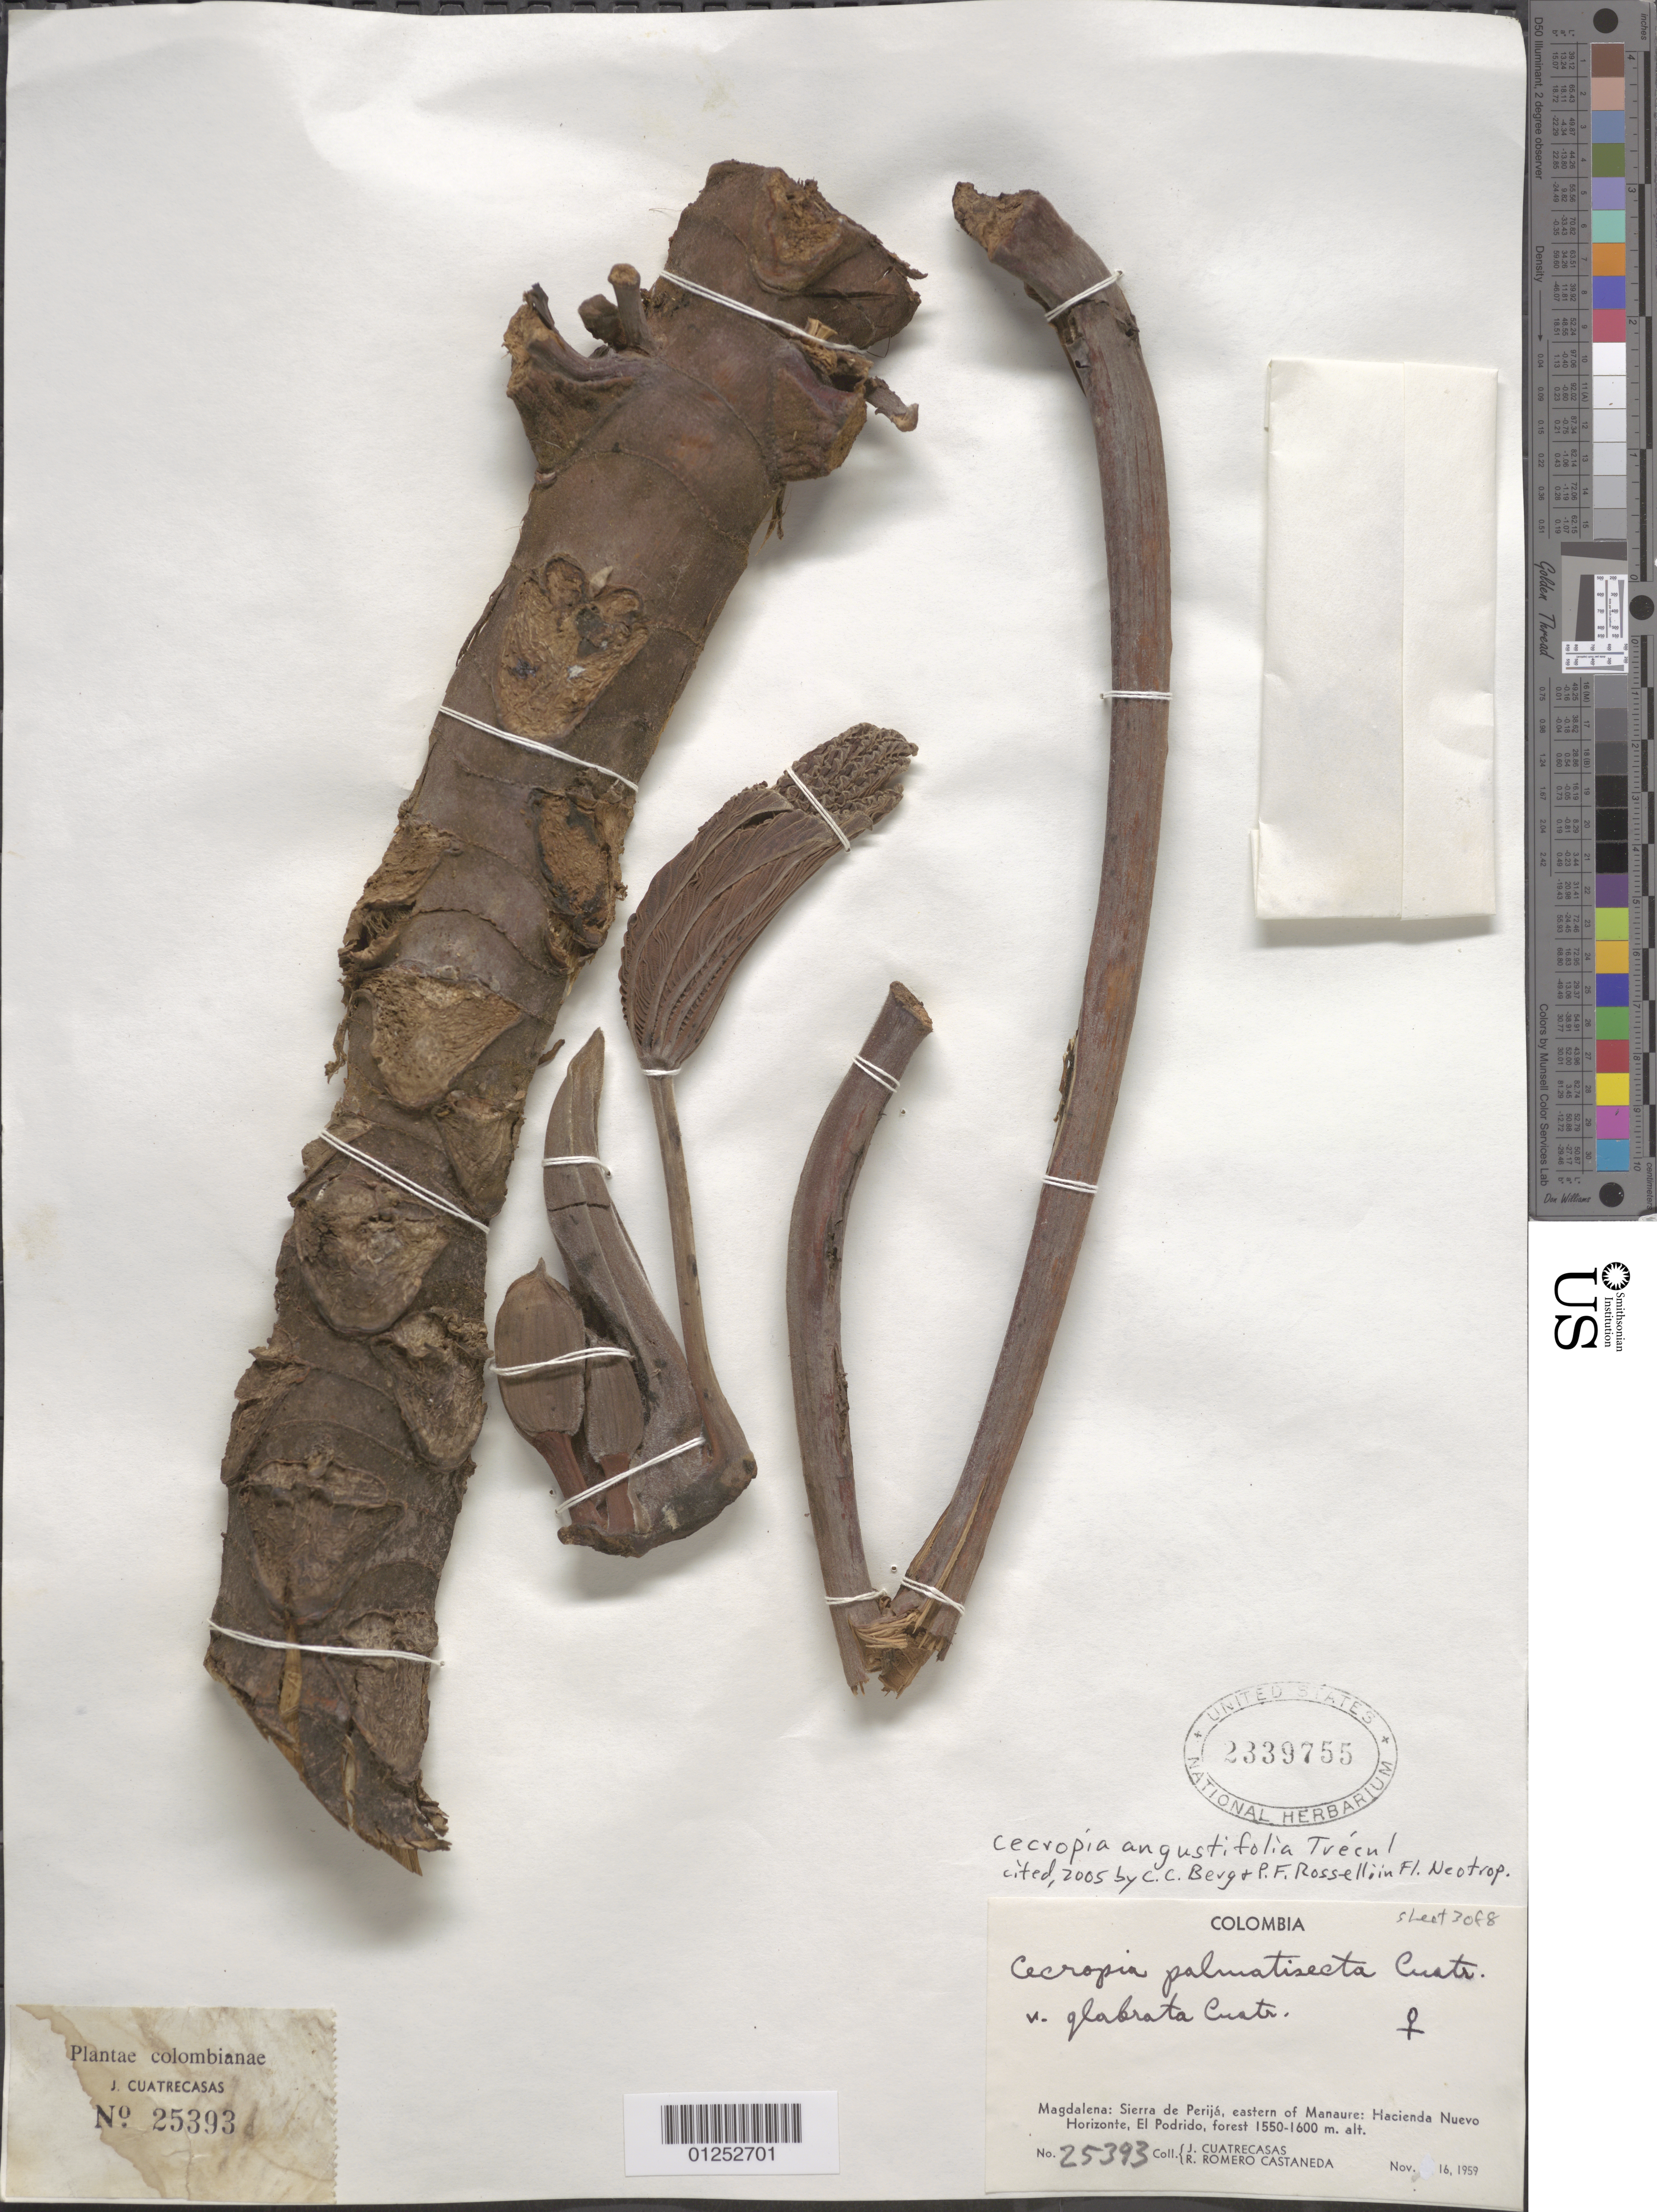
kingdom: Plantae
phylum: Tracheophyta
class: Magnoliopsida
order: Rosales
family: Urticaceae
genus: Cecropia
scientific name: Cecropia angustifolia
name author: Trécul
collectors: J. Cuatrecasas & R. Romero Castañeda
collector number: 25393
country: Colombia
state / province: Magdalena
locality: Sierra de Perija, E of Manaure, Hacienda Nuevo Horizonte, El Podrido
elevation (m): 1550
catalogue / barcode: US 2339755